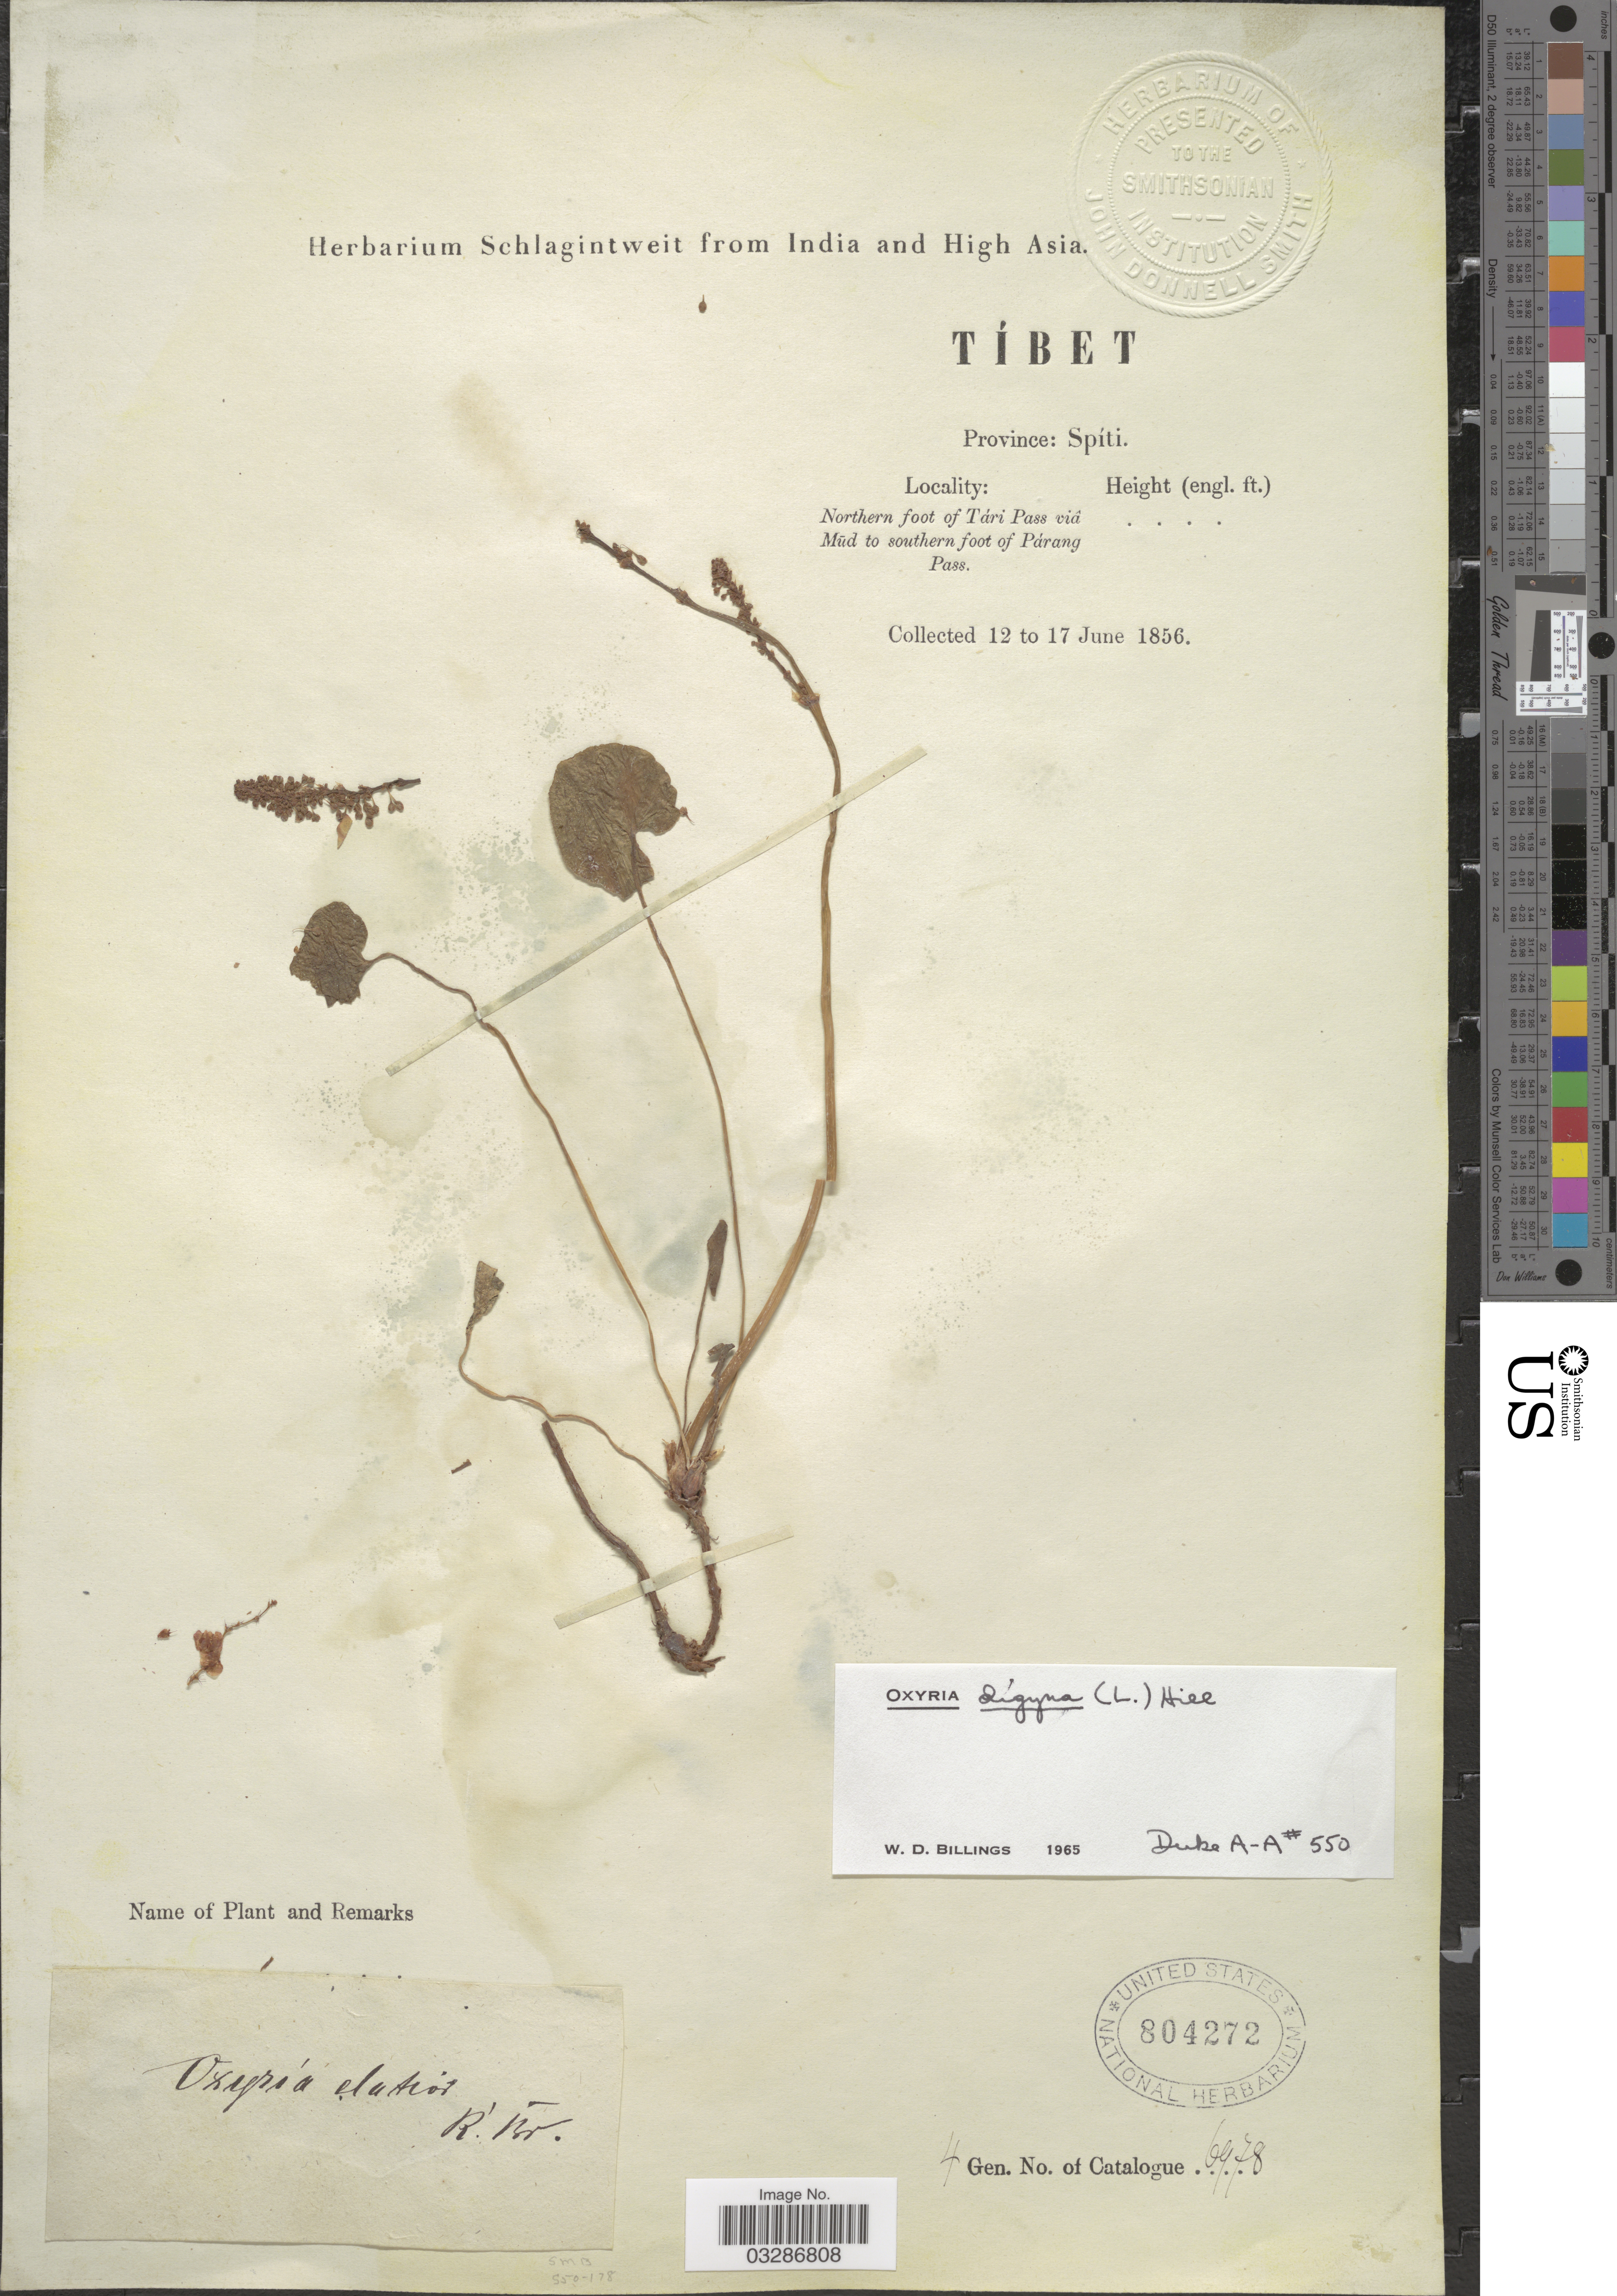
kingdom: Plantae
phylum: Tracheophyta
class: Magnoliopsida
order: Caryophyllales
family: Polygonaceae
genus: Oxyria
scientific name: Oxyria digyna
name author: (L.) Hill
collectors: ex herb. Schlagintweit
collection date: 1856-06-12/1856-06-17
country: China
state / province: Xizang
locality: Province: Spíti. Northern foot of Tári Pass viâ Mūd to southern foot of Párang Pass.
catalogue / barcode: US 804272